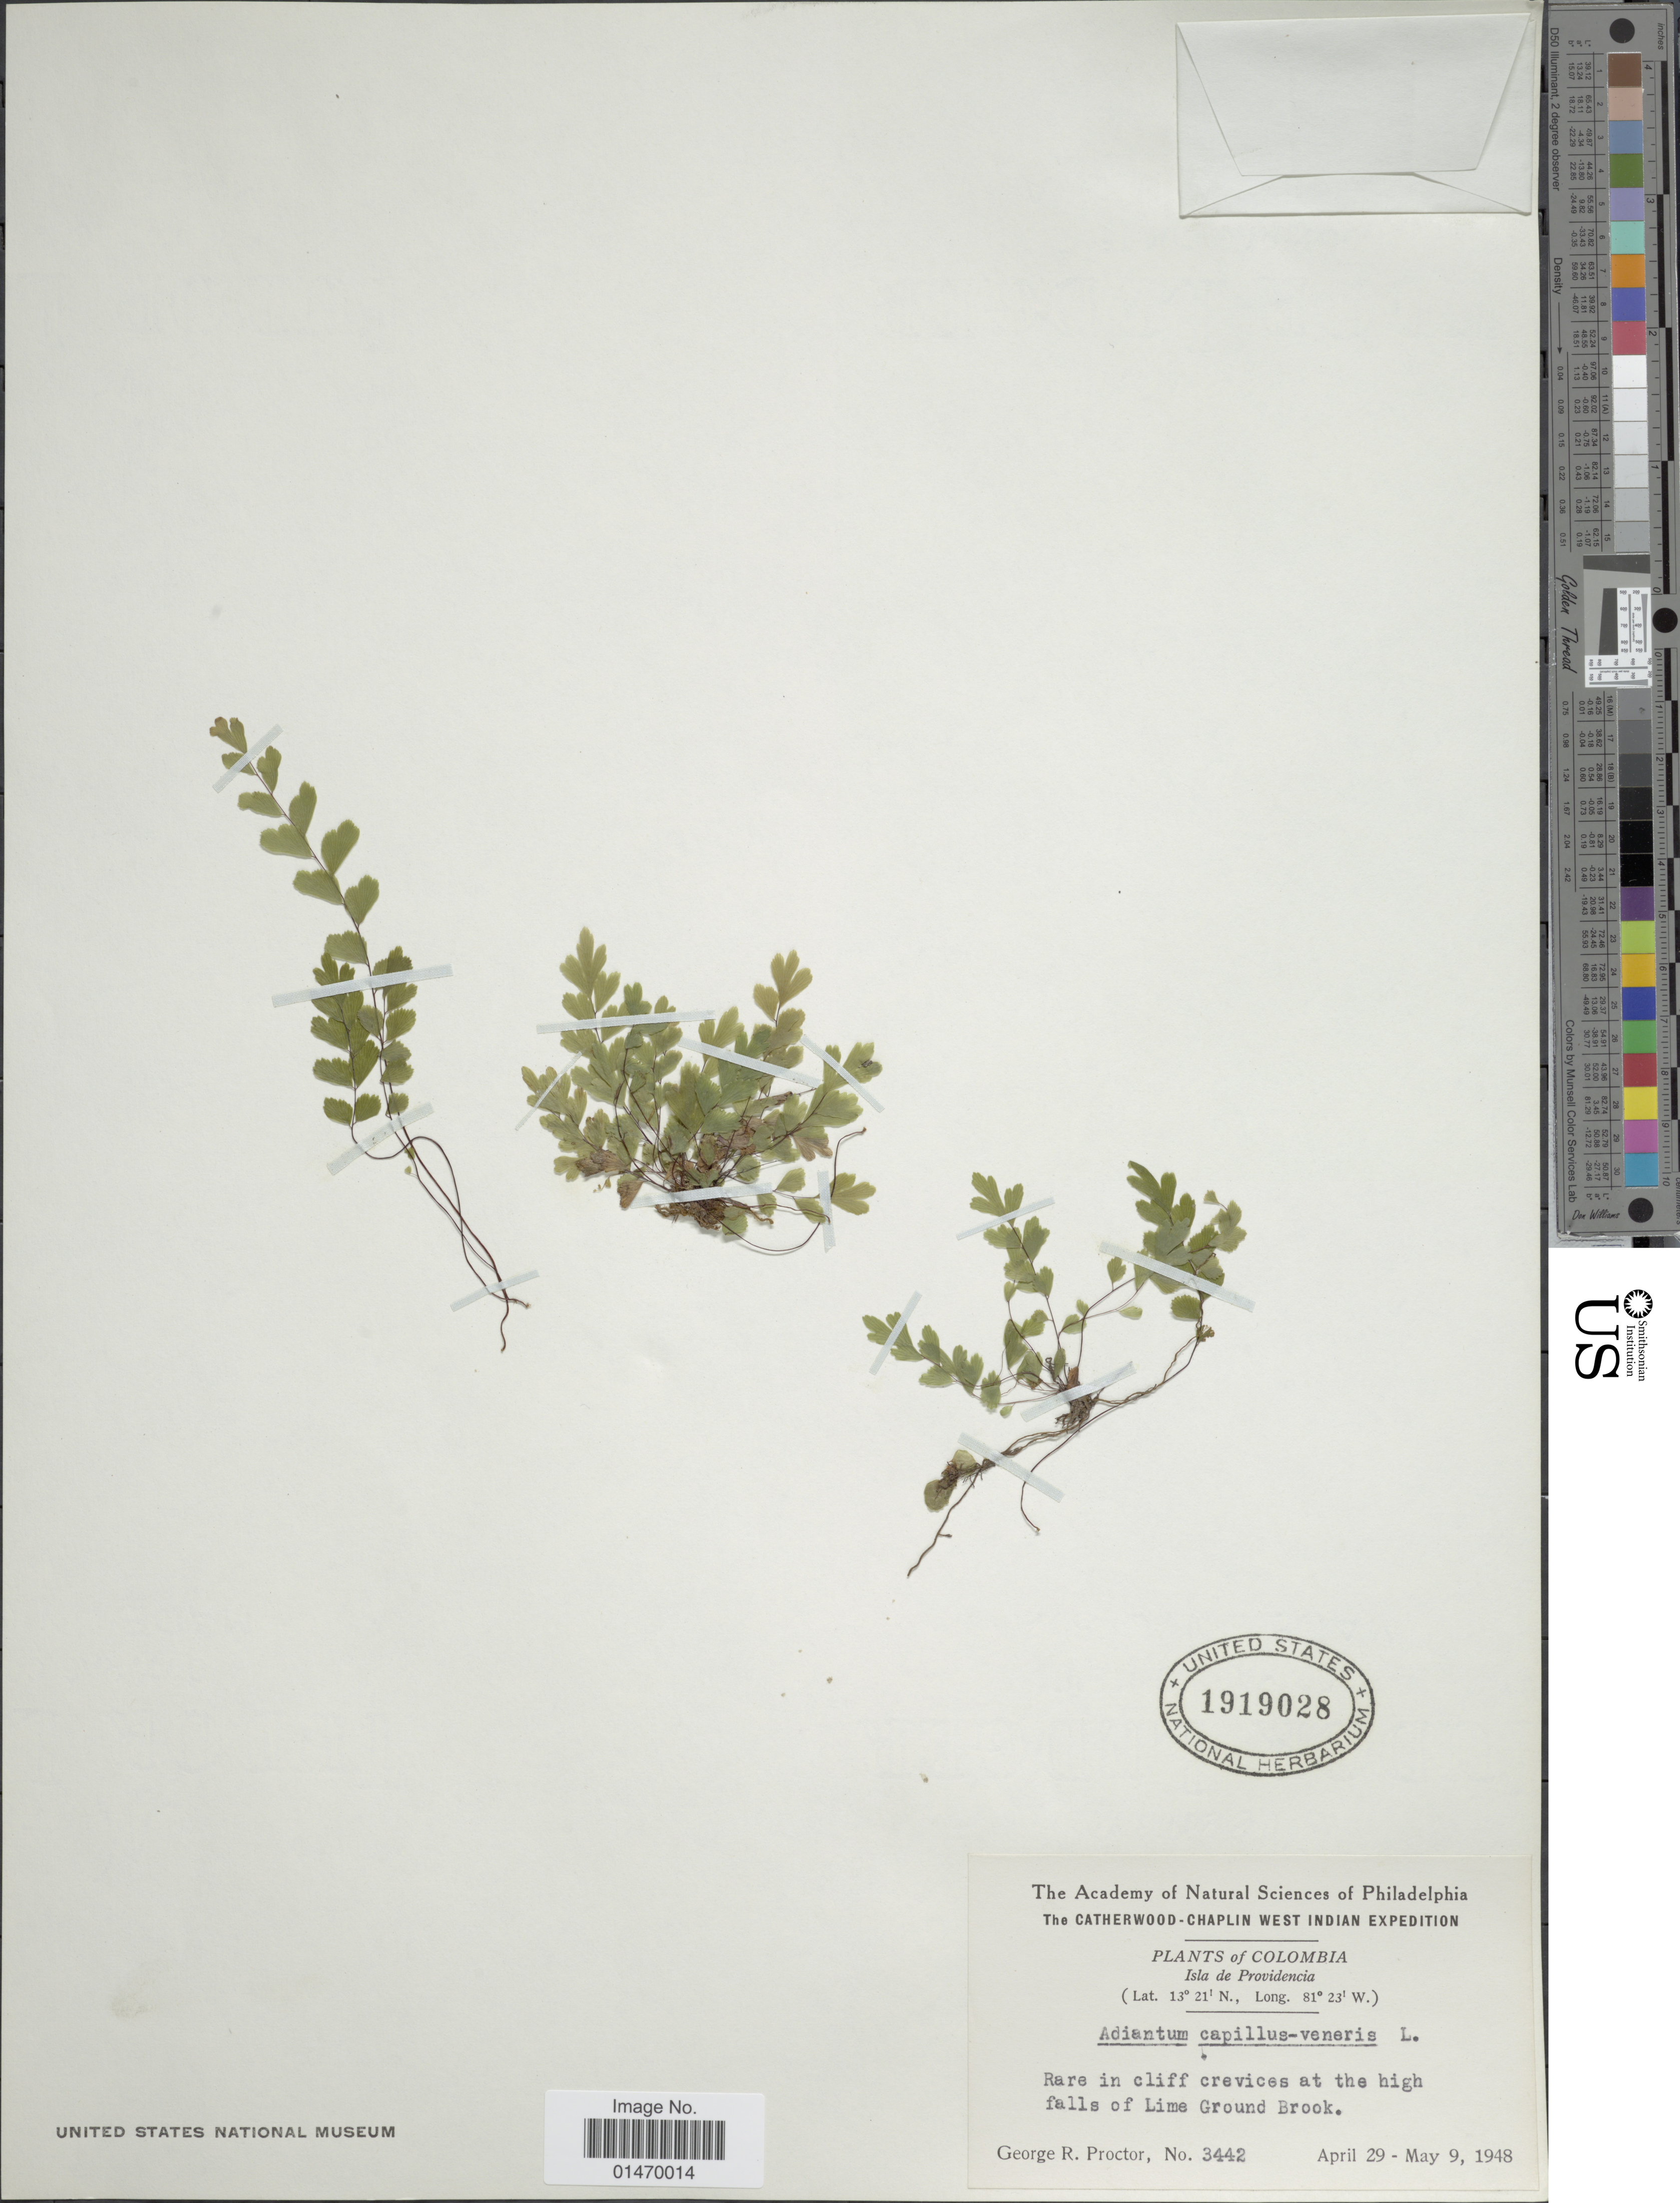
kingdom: Plantae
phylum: Tracheophyta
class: Polypodiopsida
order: Polypodiales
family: Pteridaceae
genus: Adiantum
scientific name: Adiantum capillus-veneris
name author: L.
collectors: G. R. Proctor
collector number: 3442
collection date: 1948-04-29/1948-05-09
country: Colombia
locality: Isla de Provindecia.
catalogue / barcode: US 1919028